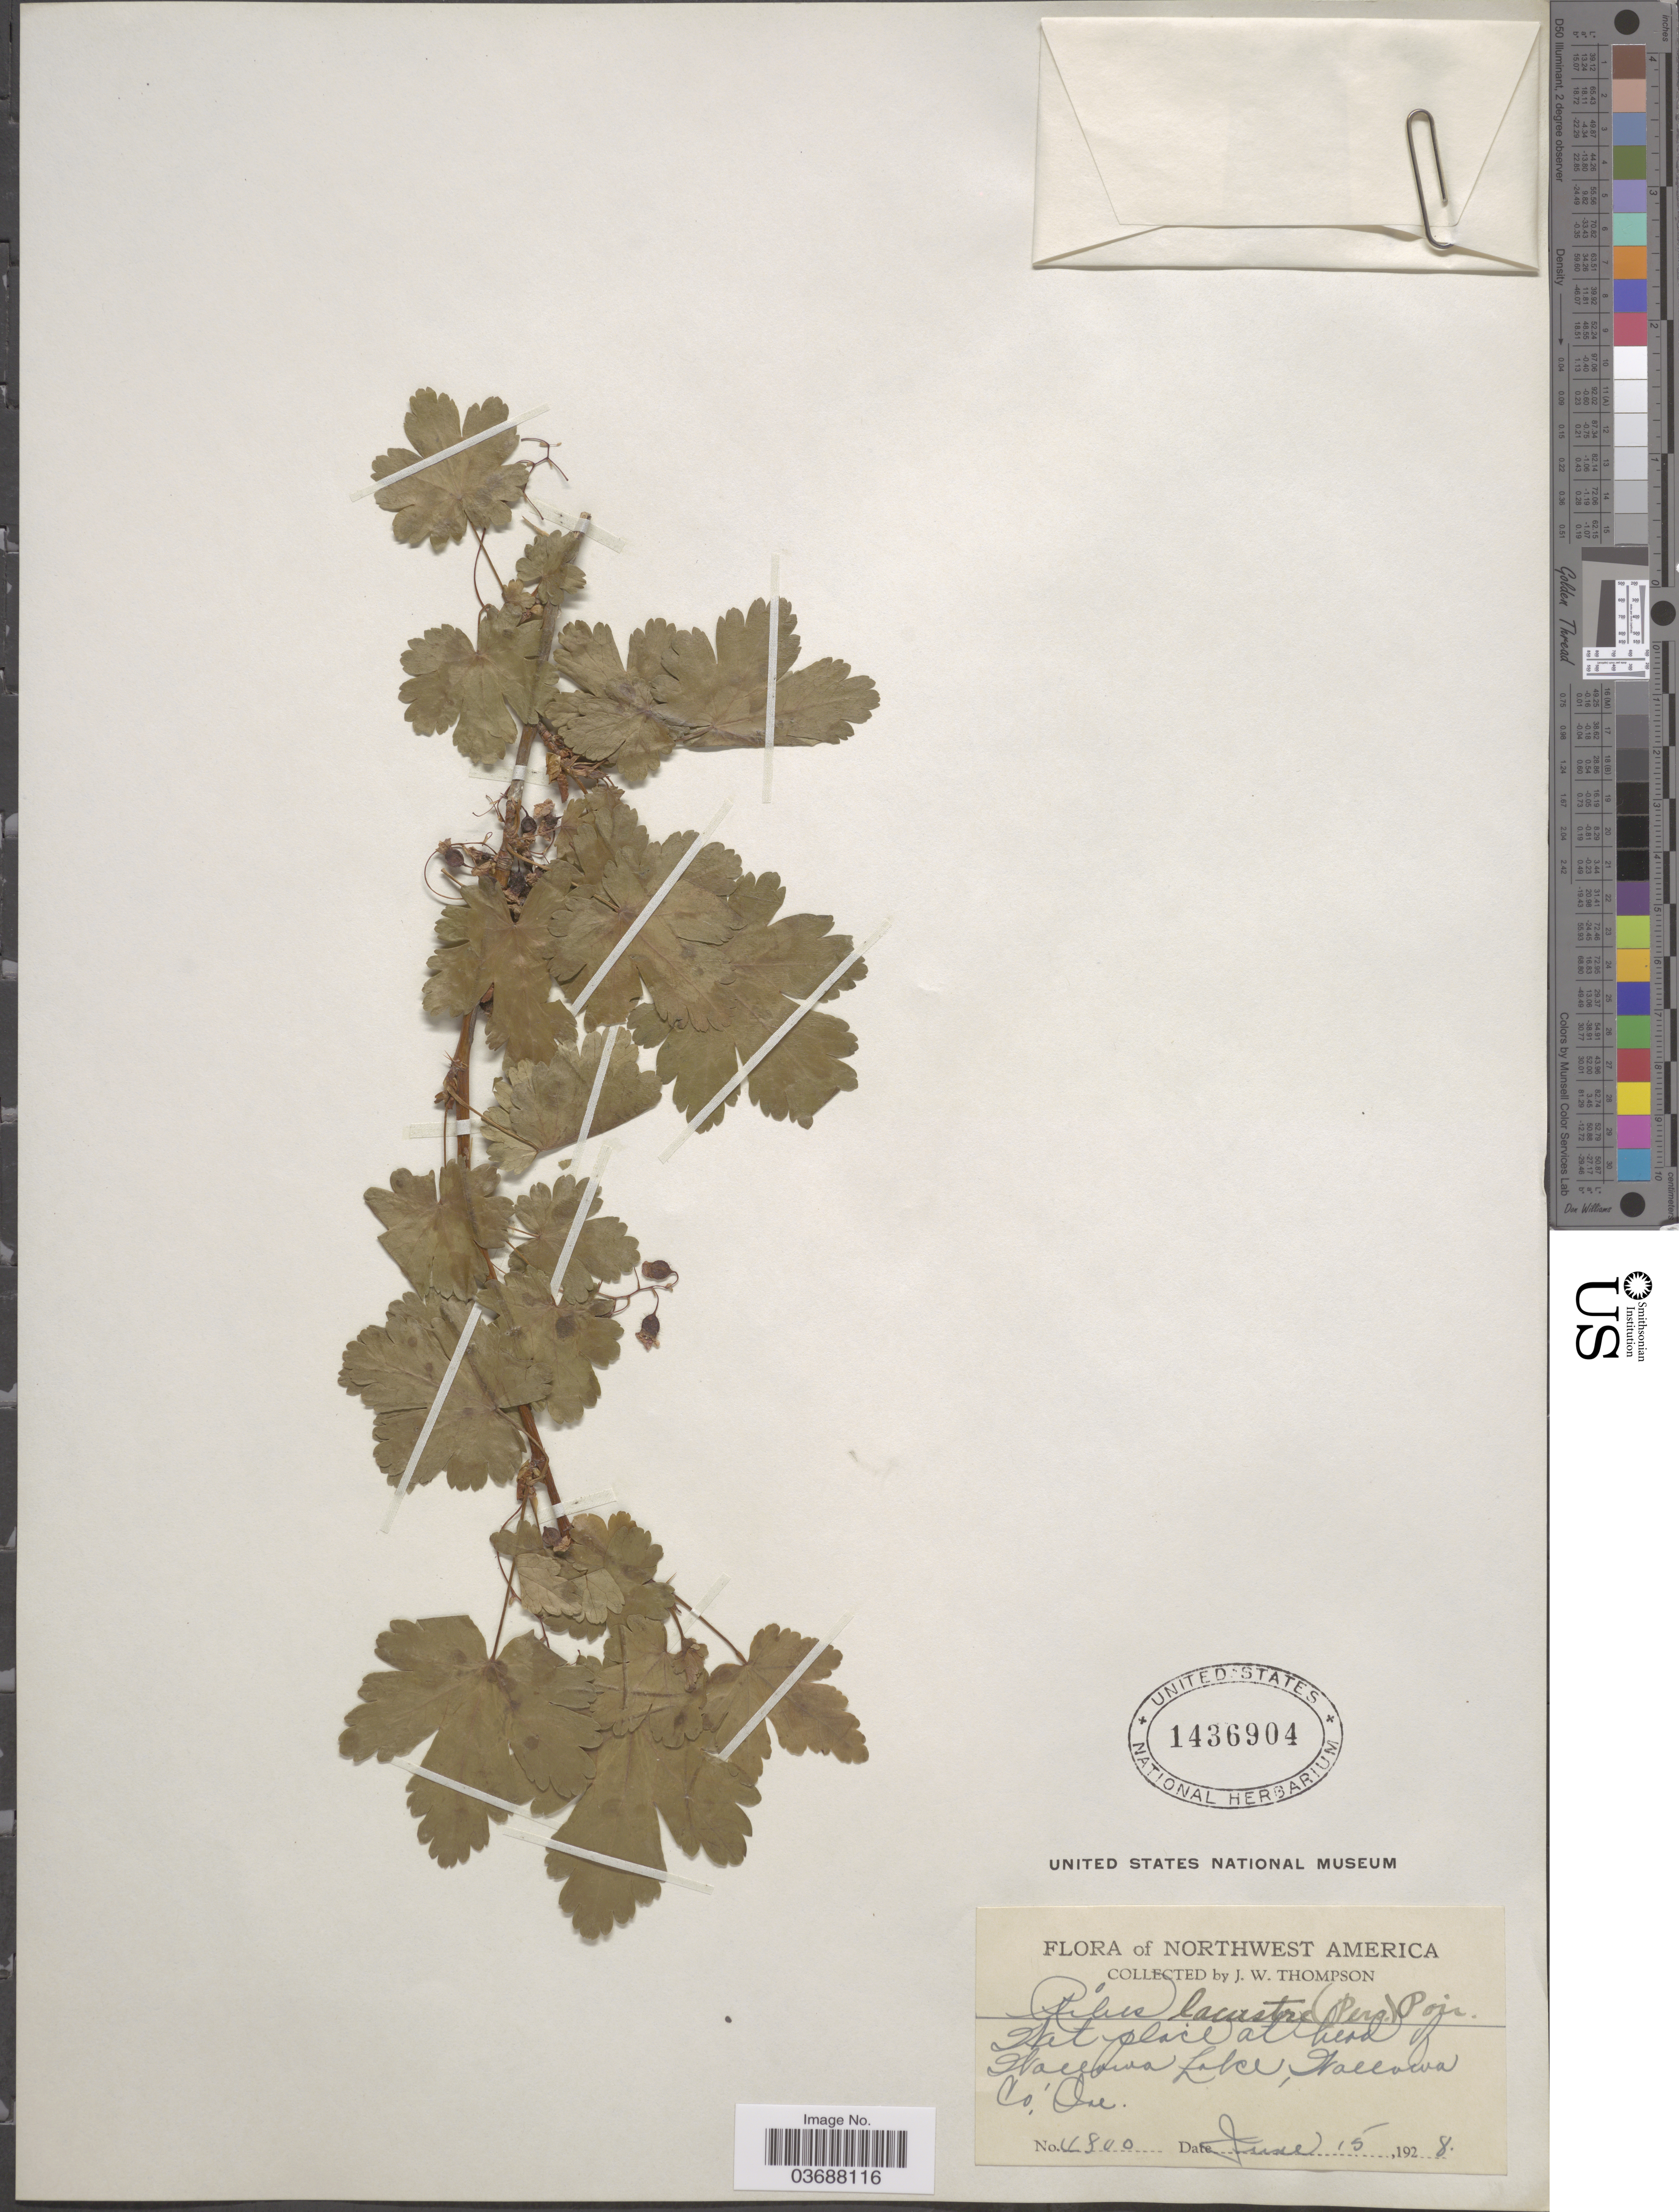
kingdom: Plantae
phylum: Tracheophyta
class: Magnoliopsida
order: Saxifragales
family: Grossulariaceae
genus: Ribes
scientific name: Ribes lacustre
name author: (Pers.) Poir.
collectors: J. Thompson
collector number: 4800*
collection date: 1928-06-15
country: United States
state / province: Oregon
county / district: Wallowa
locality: Northwest America. Wet place at head of Wallowa Lake, Wallowa Co.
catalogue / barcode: US 1436904